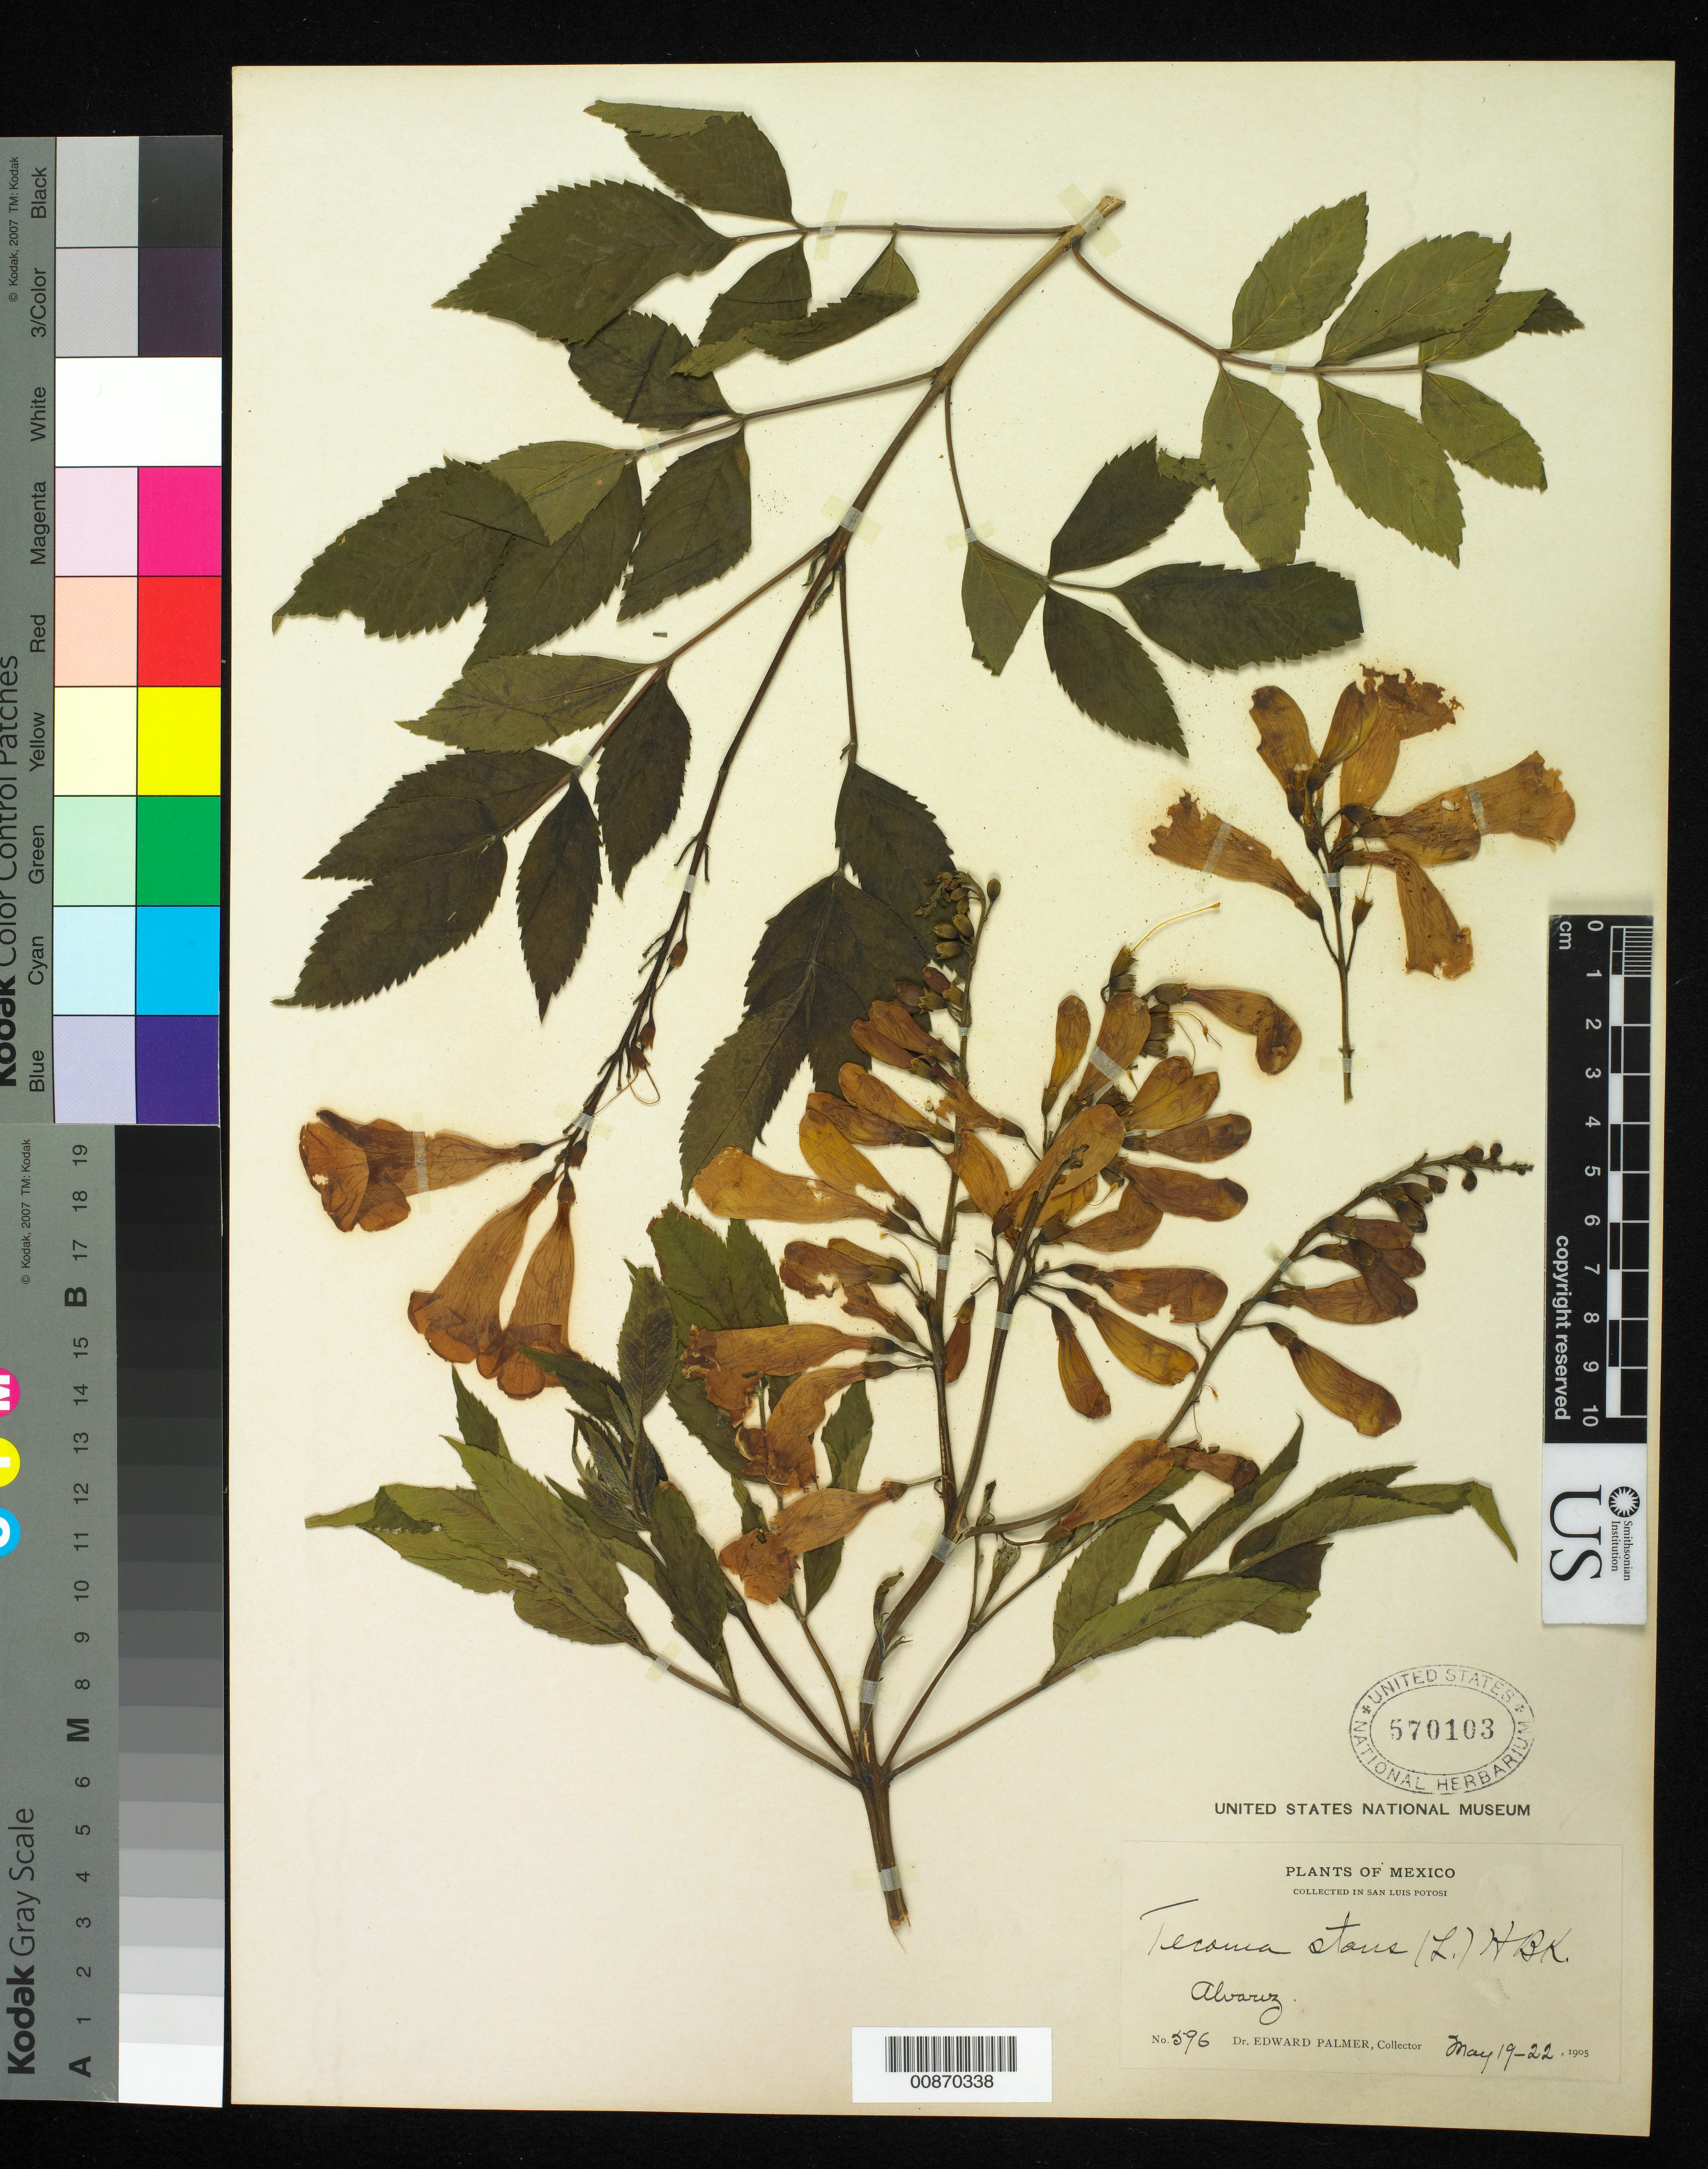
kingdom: Plantae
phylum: Tracheophyta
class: Magnoliopsida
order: Lamiales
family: Bignoniaceae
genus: Tecoma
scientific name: Tecoma stans var. stans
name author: (L.) Juss. ex Kunth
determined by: Strong, M. T., (US), Smithsonian Institution - National Museum of Natural History (UNITED STATES)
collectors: E. Palmer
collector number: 596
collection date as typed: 19 May 1905 to 22 May 1905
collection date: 1905-05-19/1905-05-22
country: Mexico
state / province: San Luis Potosí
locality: Alvarez, San Luis Potosí.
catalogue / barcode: US 570103